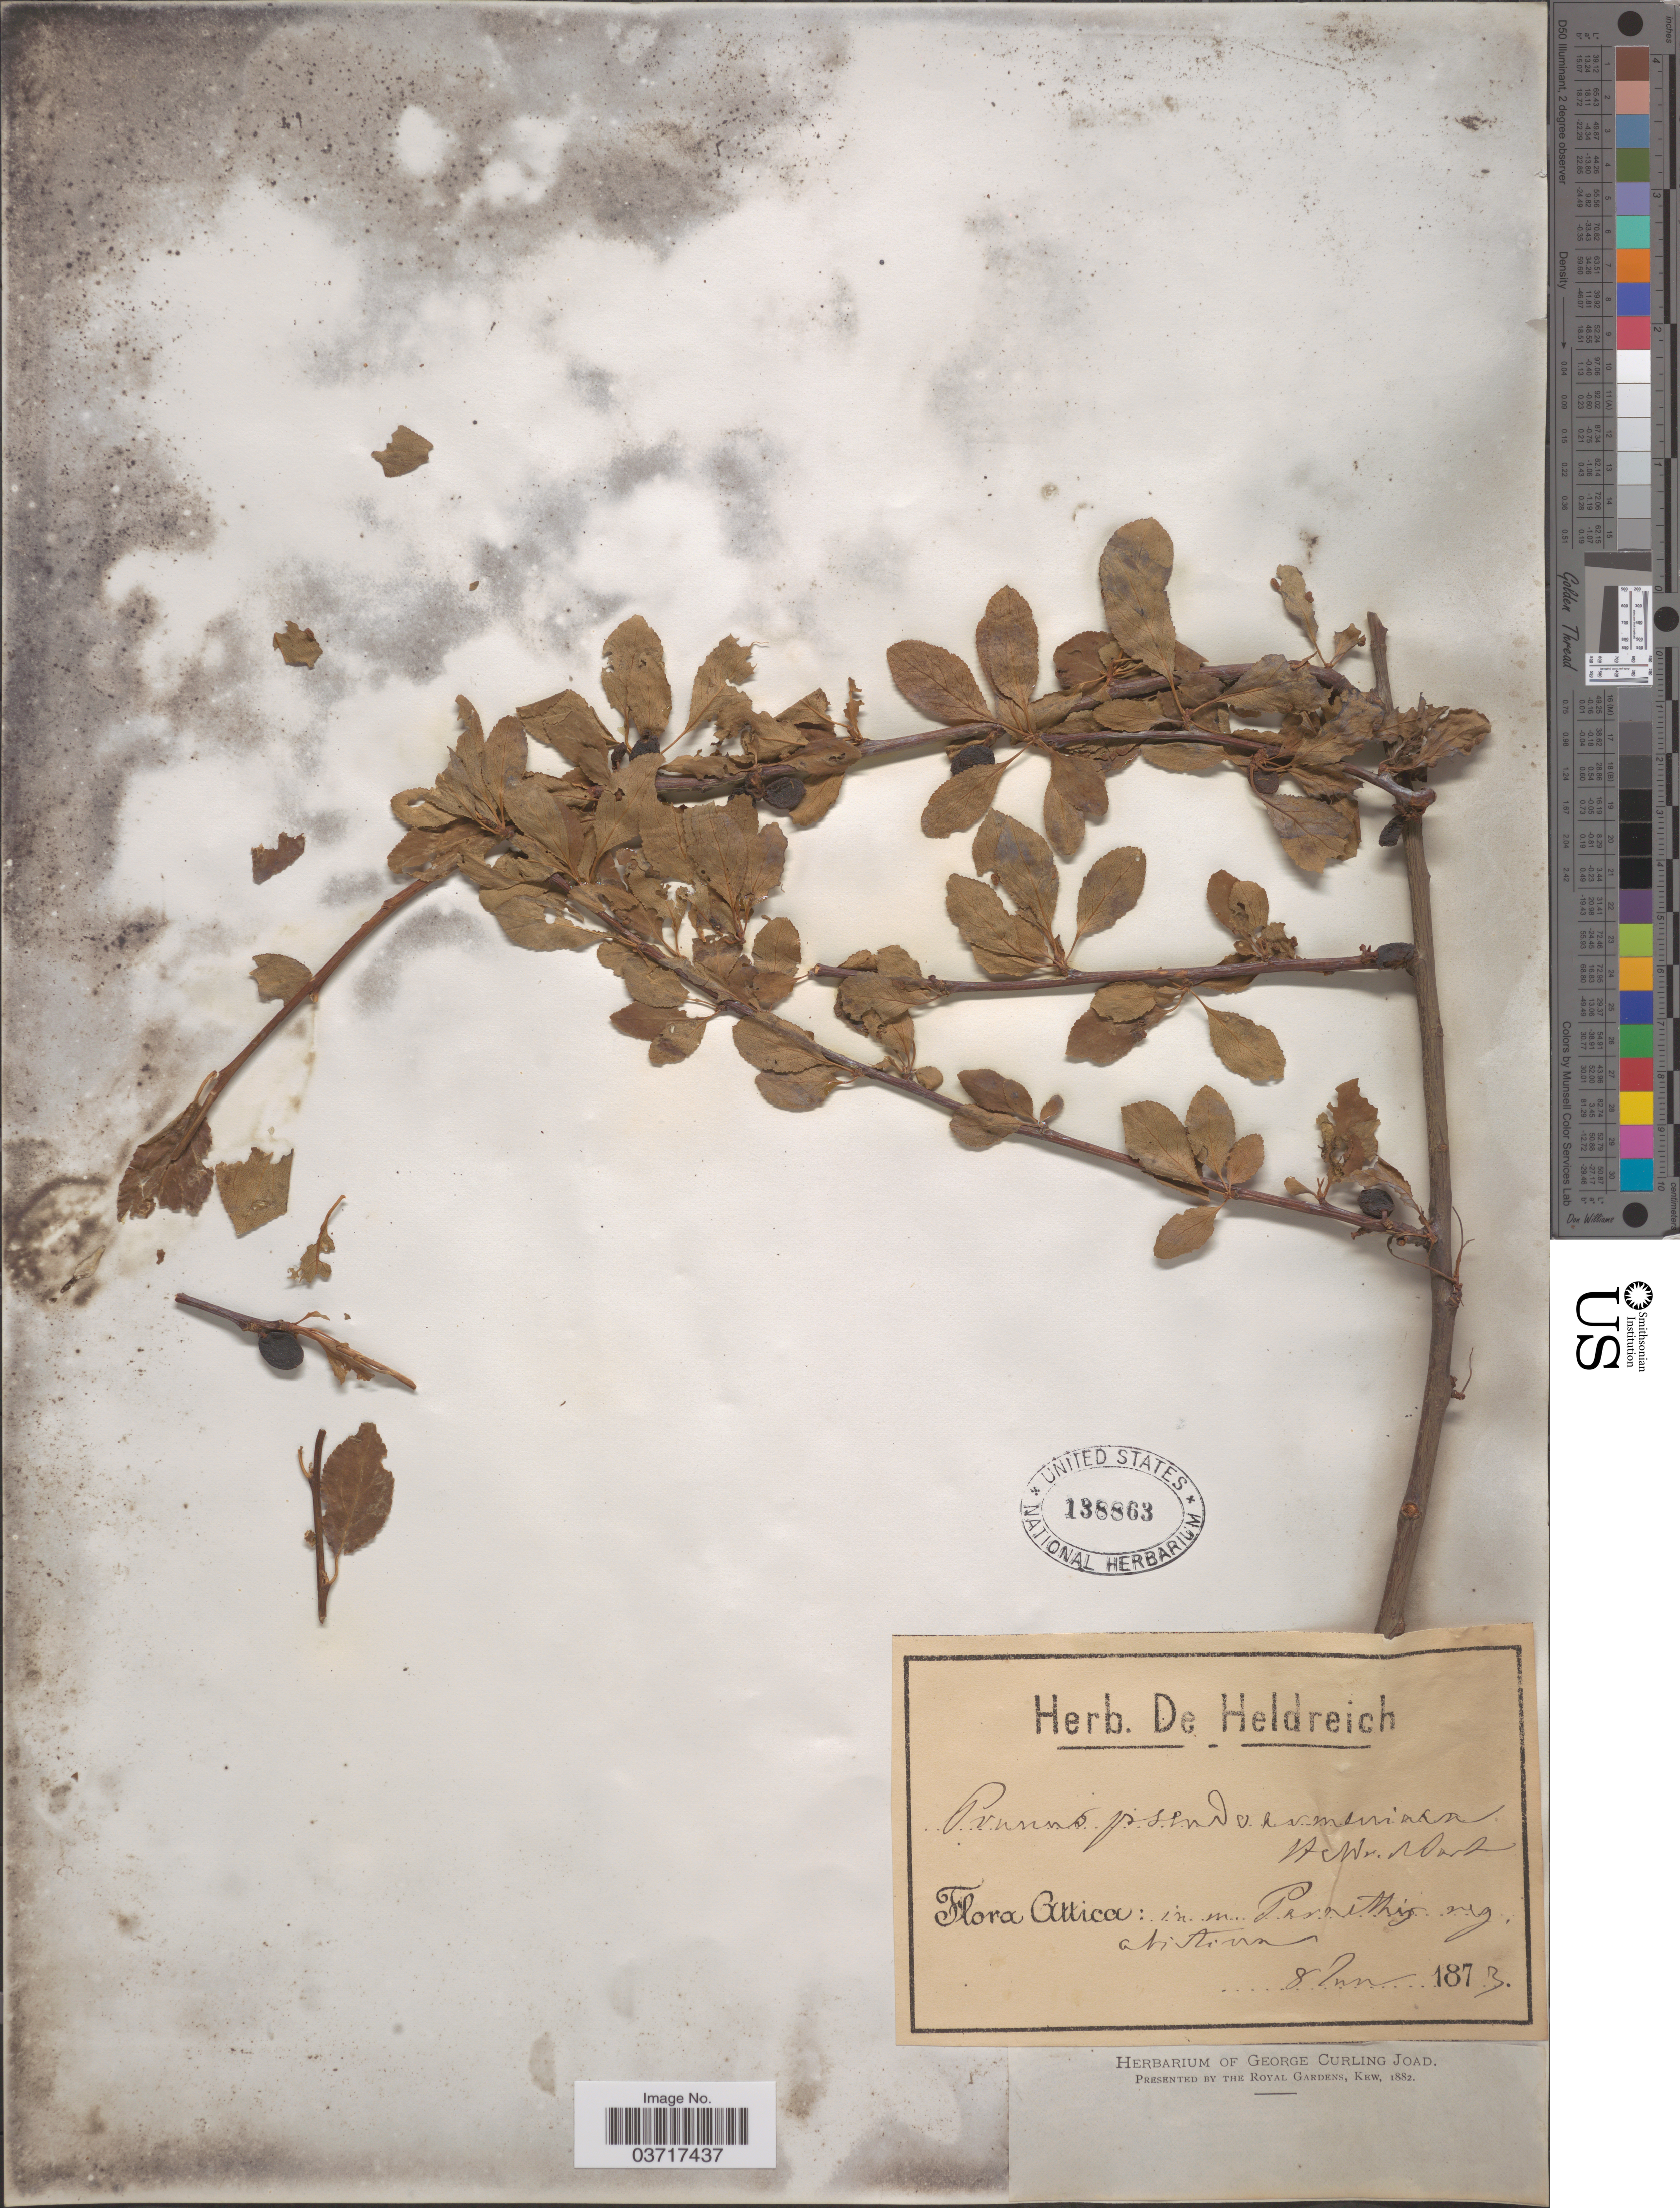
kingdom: Plantae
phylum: Tracheophyta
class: Magnoliopsida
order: Rosales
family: Rosaceae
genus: Prunus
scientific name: Prunus pseudoarmeniaca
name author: Heldr. & Sartori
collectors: ex herb. De Heldreich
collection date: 1873-06-08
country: Greece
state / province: Attica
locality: In m. Parnethi.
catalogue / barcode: US 138863